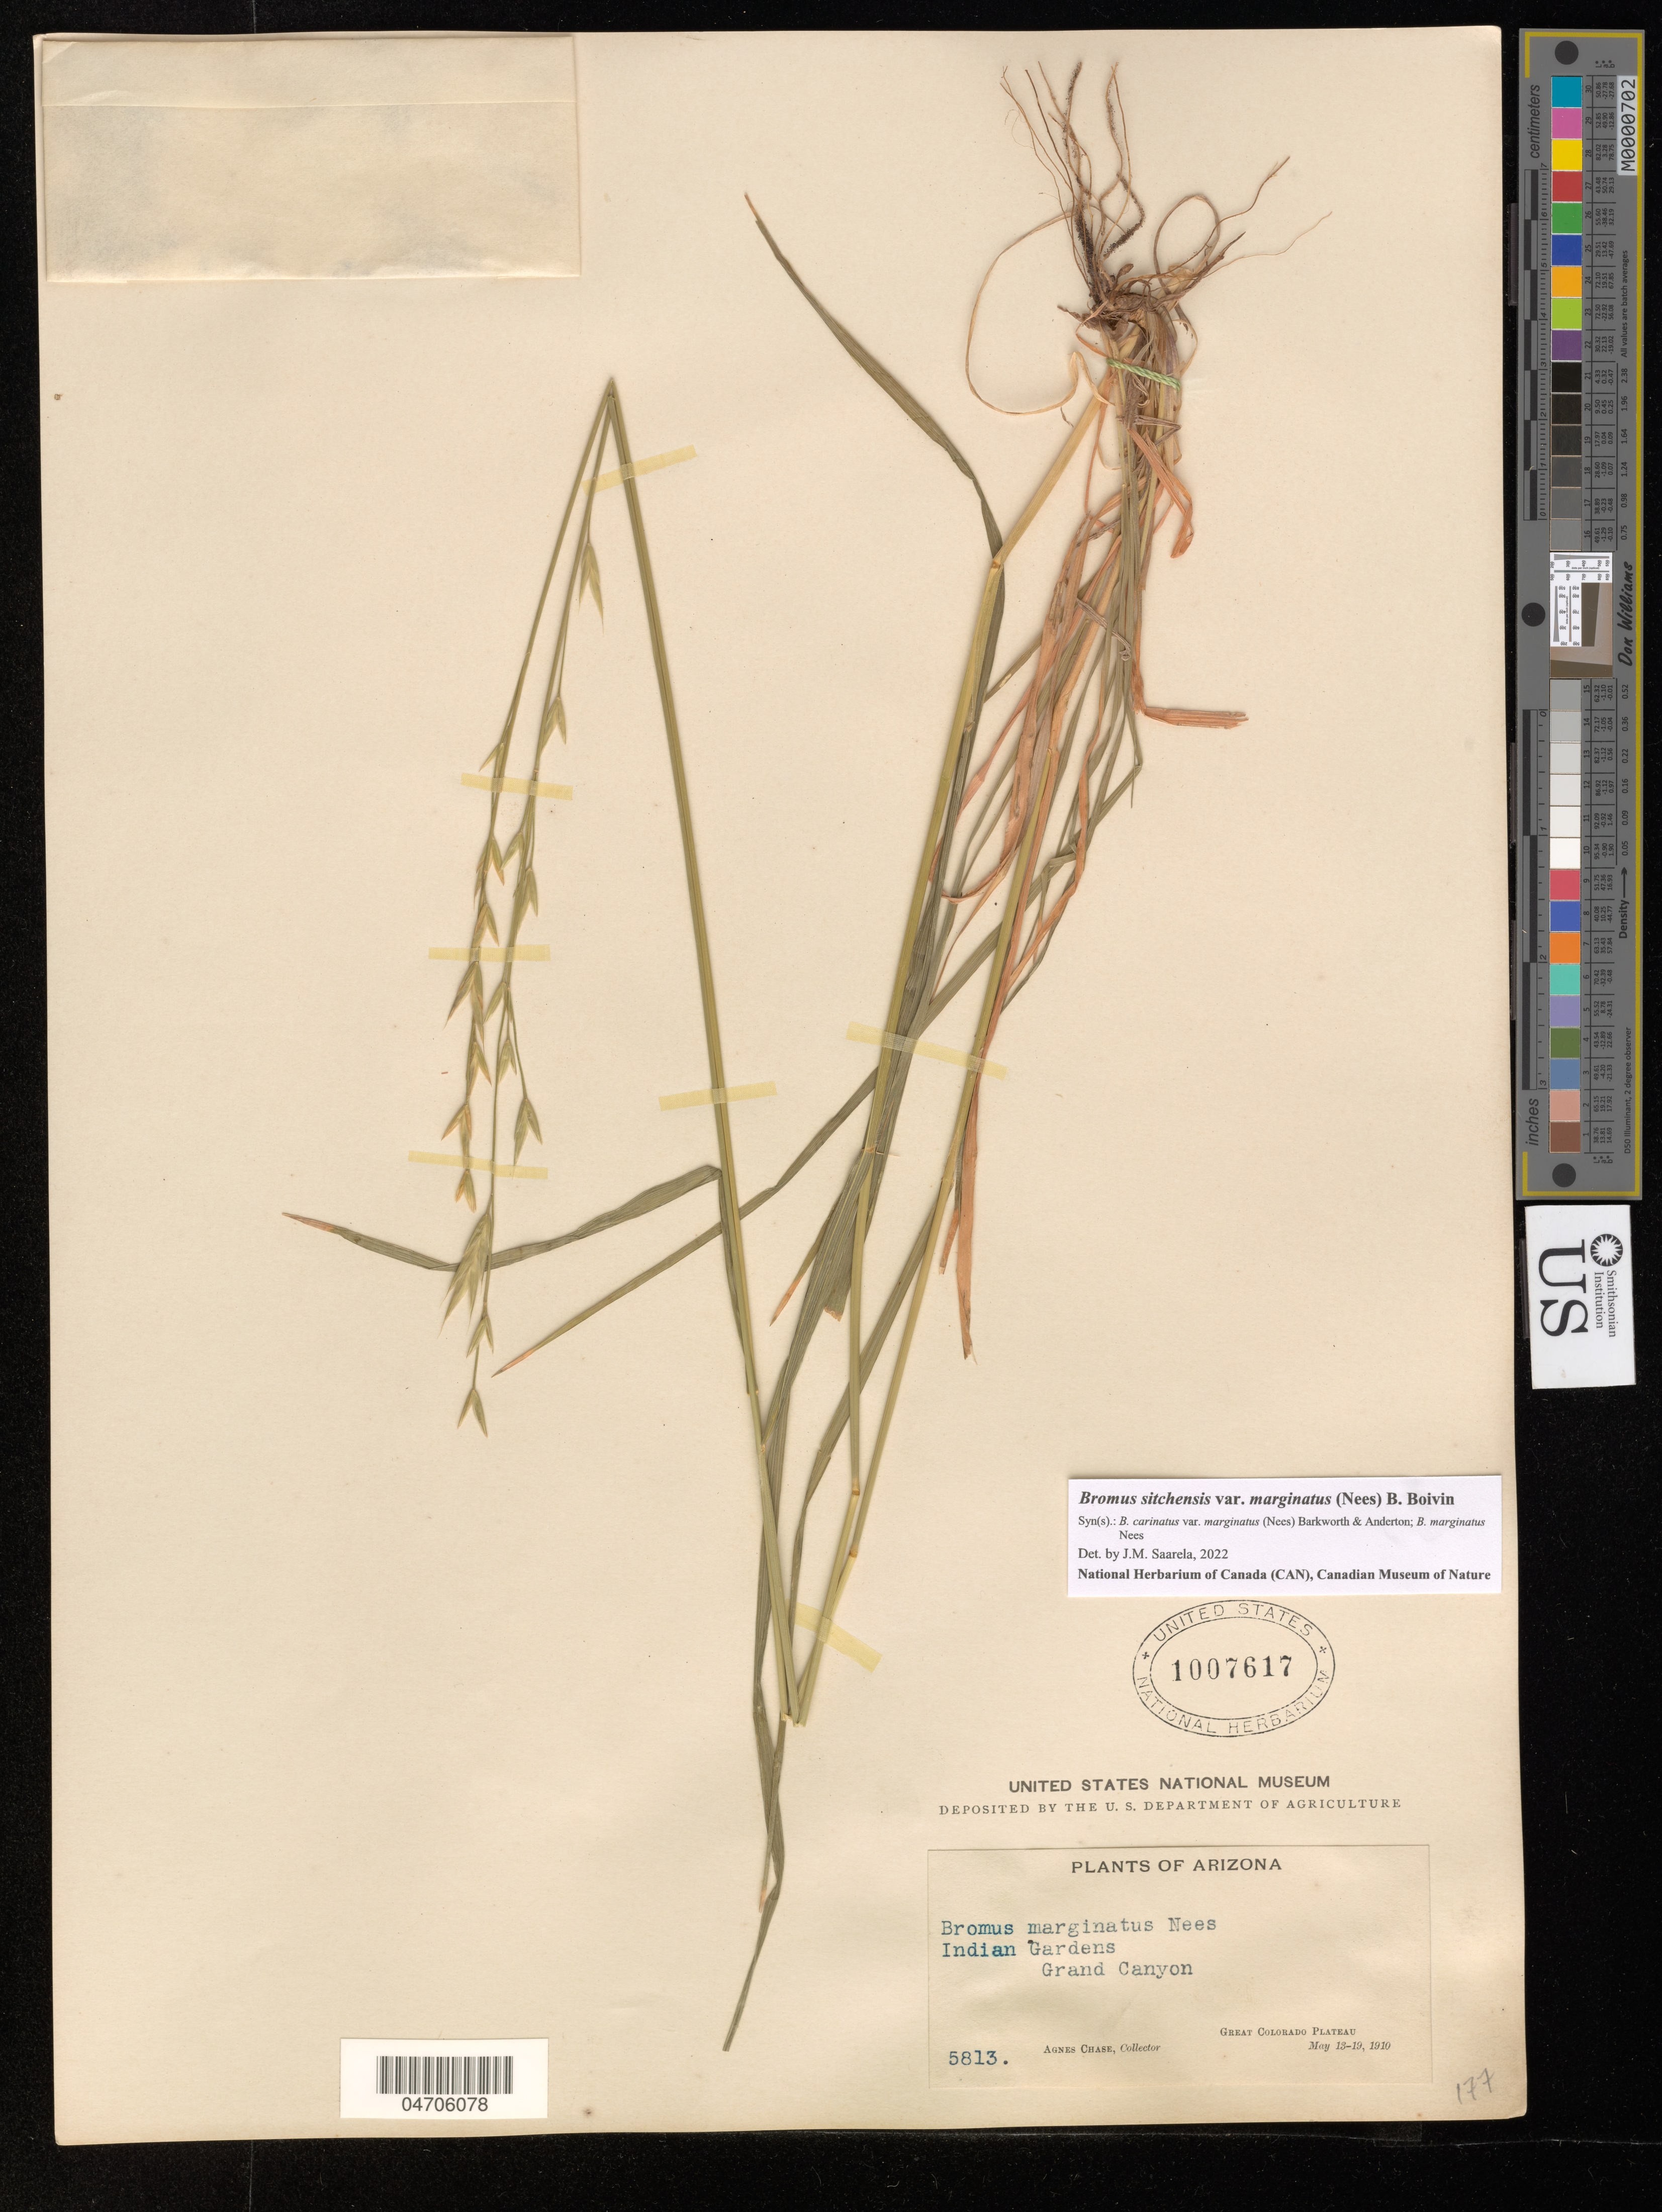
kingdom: Plantae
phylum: Tracheophyta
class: Liliopsida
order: Poales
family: Poaceae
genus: Bromus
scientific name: Bromus sitchensis var. polyanthus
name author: (Scribn. ex Shear) R.E. Brainerd & Otting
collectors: A. Chase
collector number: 5813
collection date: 1910-05-13/1910-05-19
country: United States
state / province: Arizona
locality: Indian Gardens. Grand Canyon. Great Colorado Plateau.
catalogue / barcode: US 1007617